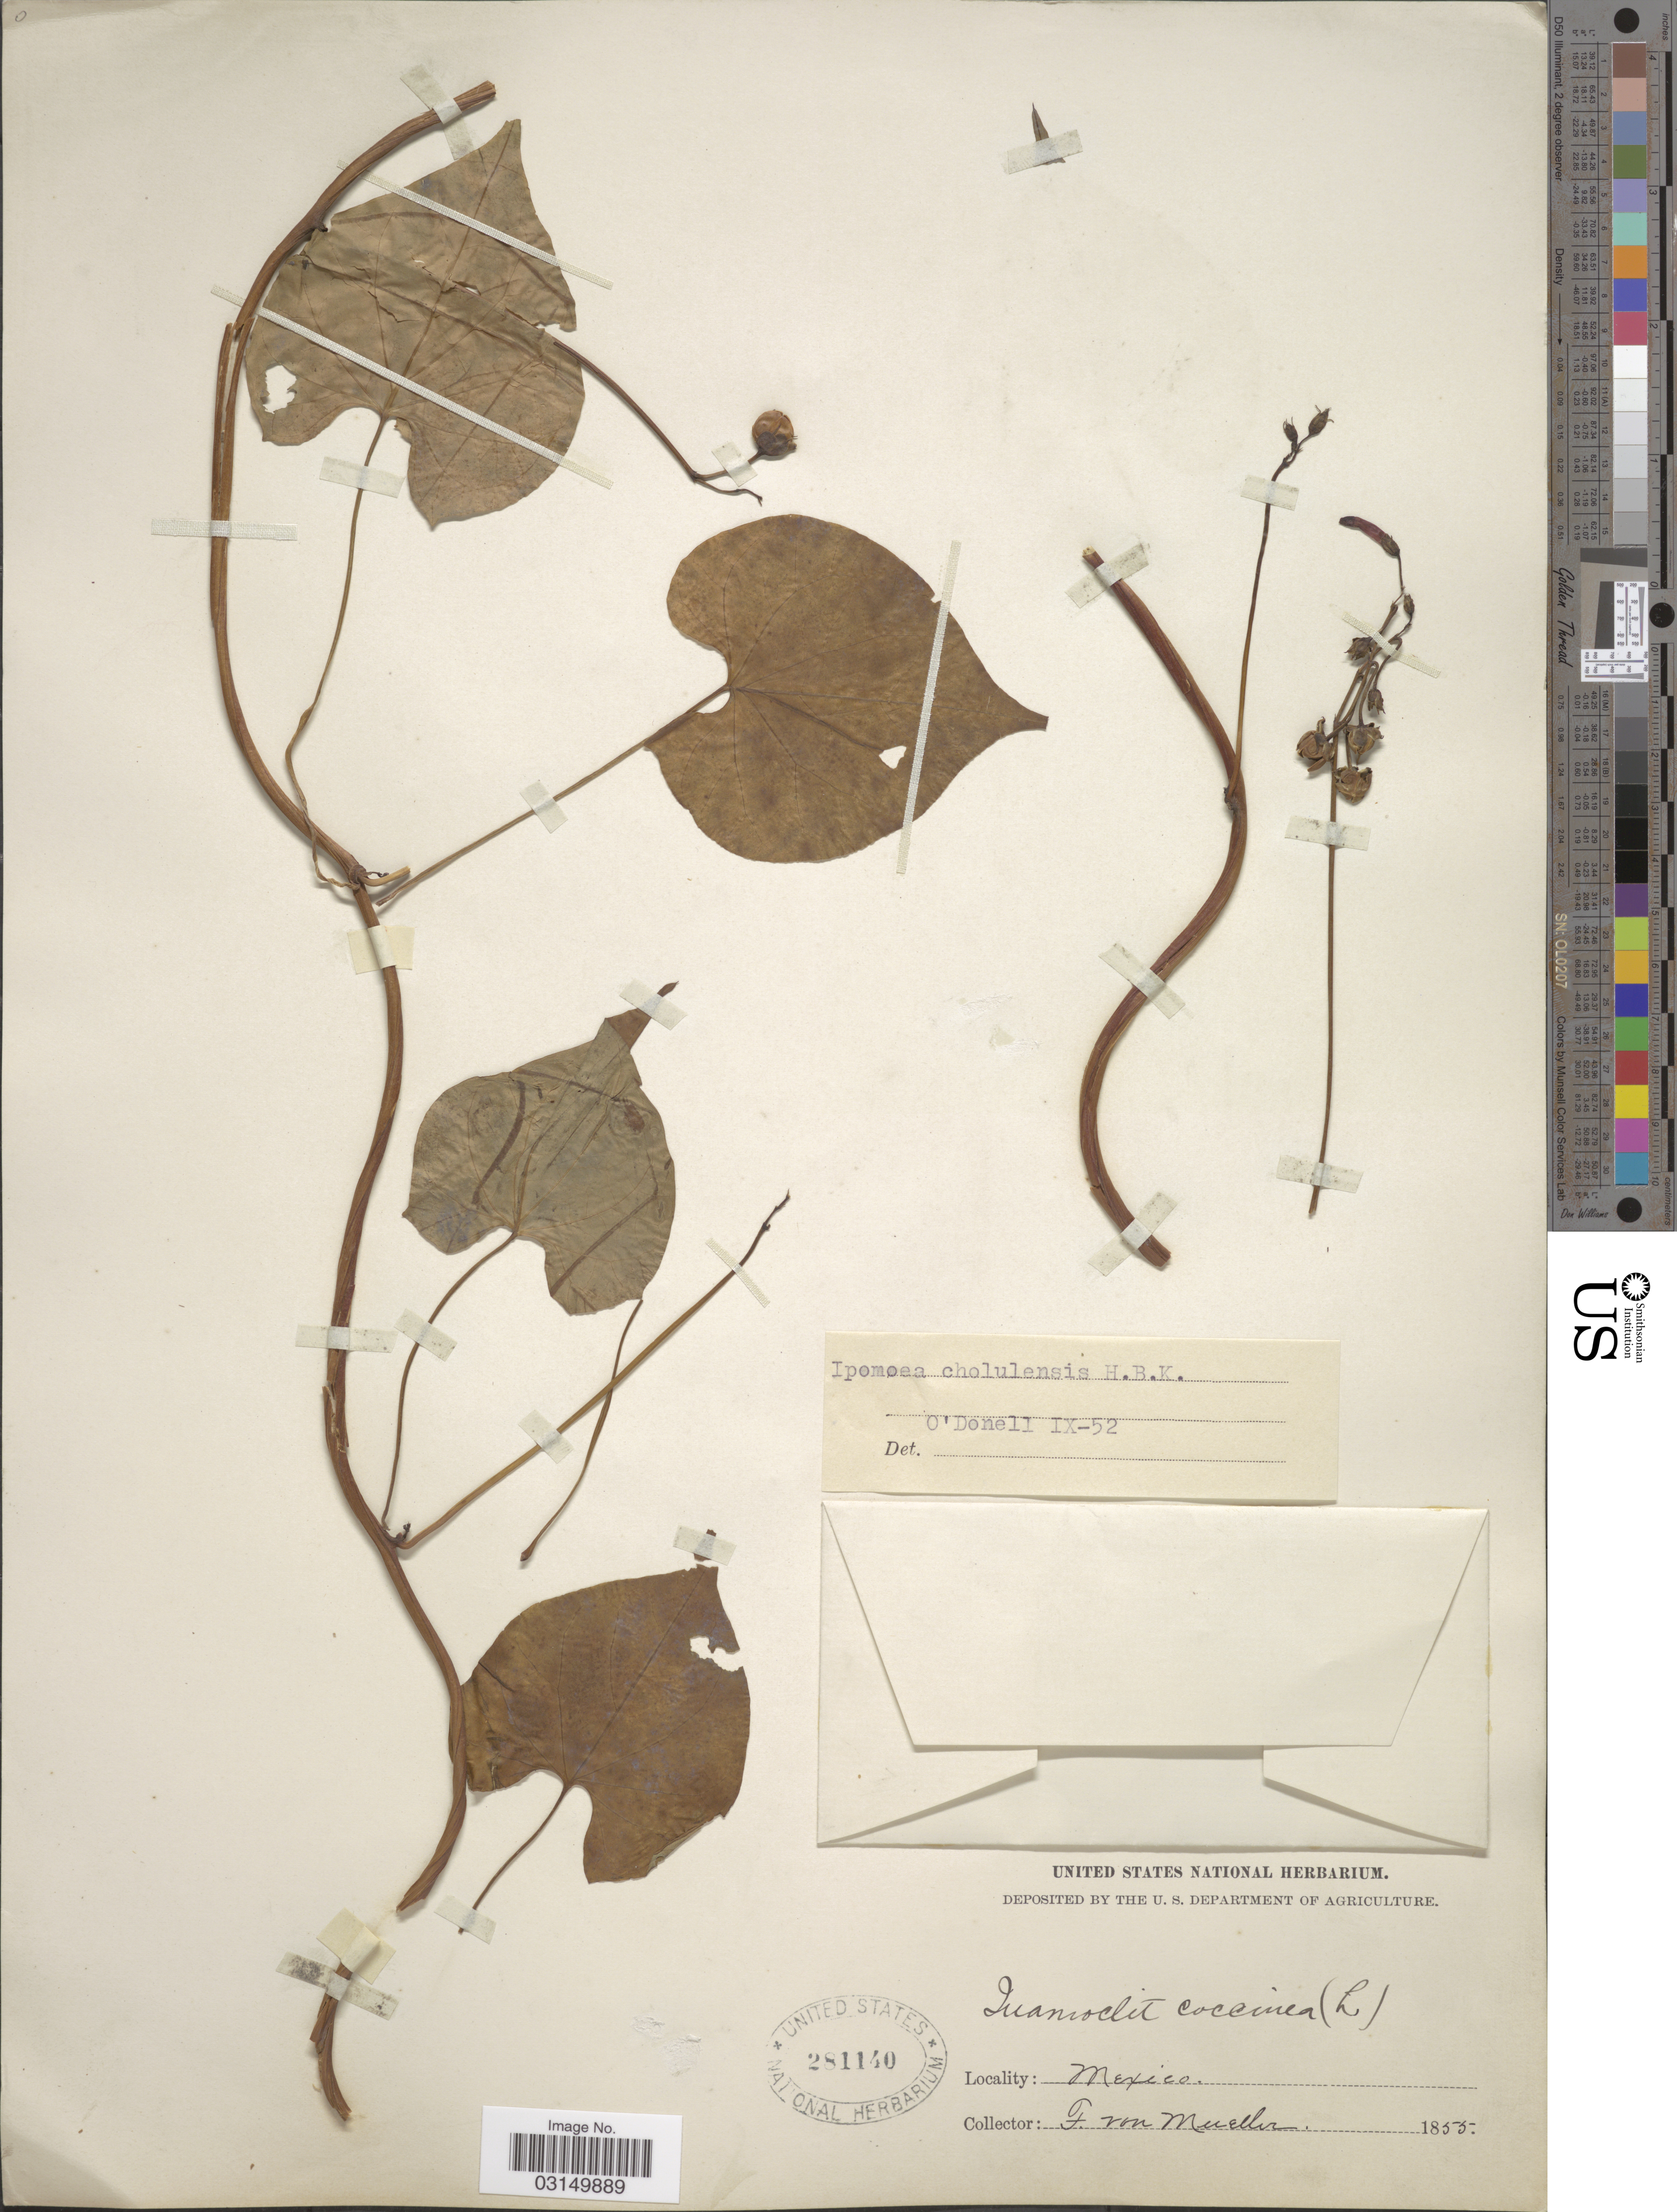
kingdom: Plantae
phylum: Tracheophyta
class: Magnoliopsida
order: Solanales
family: Convolvulaceae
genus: Ipomoea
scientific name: Ipomoea cholulensis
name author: Kunth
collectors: F. von Mueller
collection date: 1855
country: Mexico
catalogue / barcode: US 281140